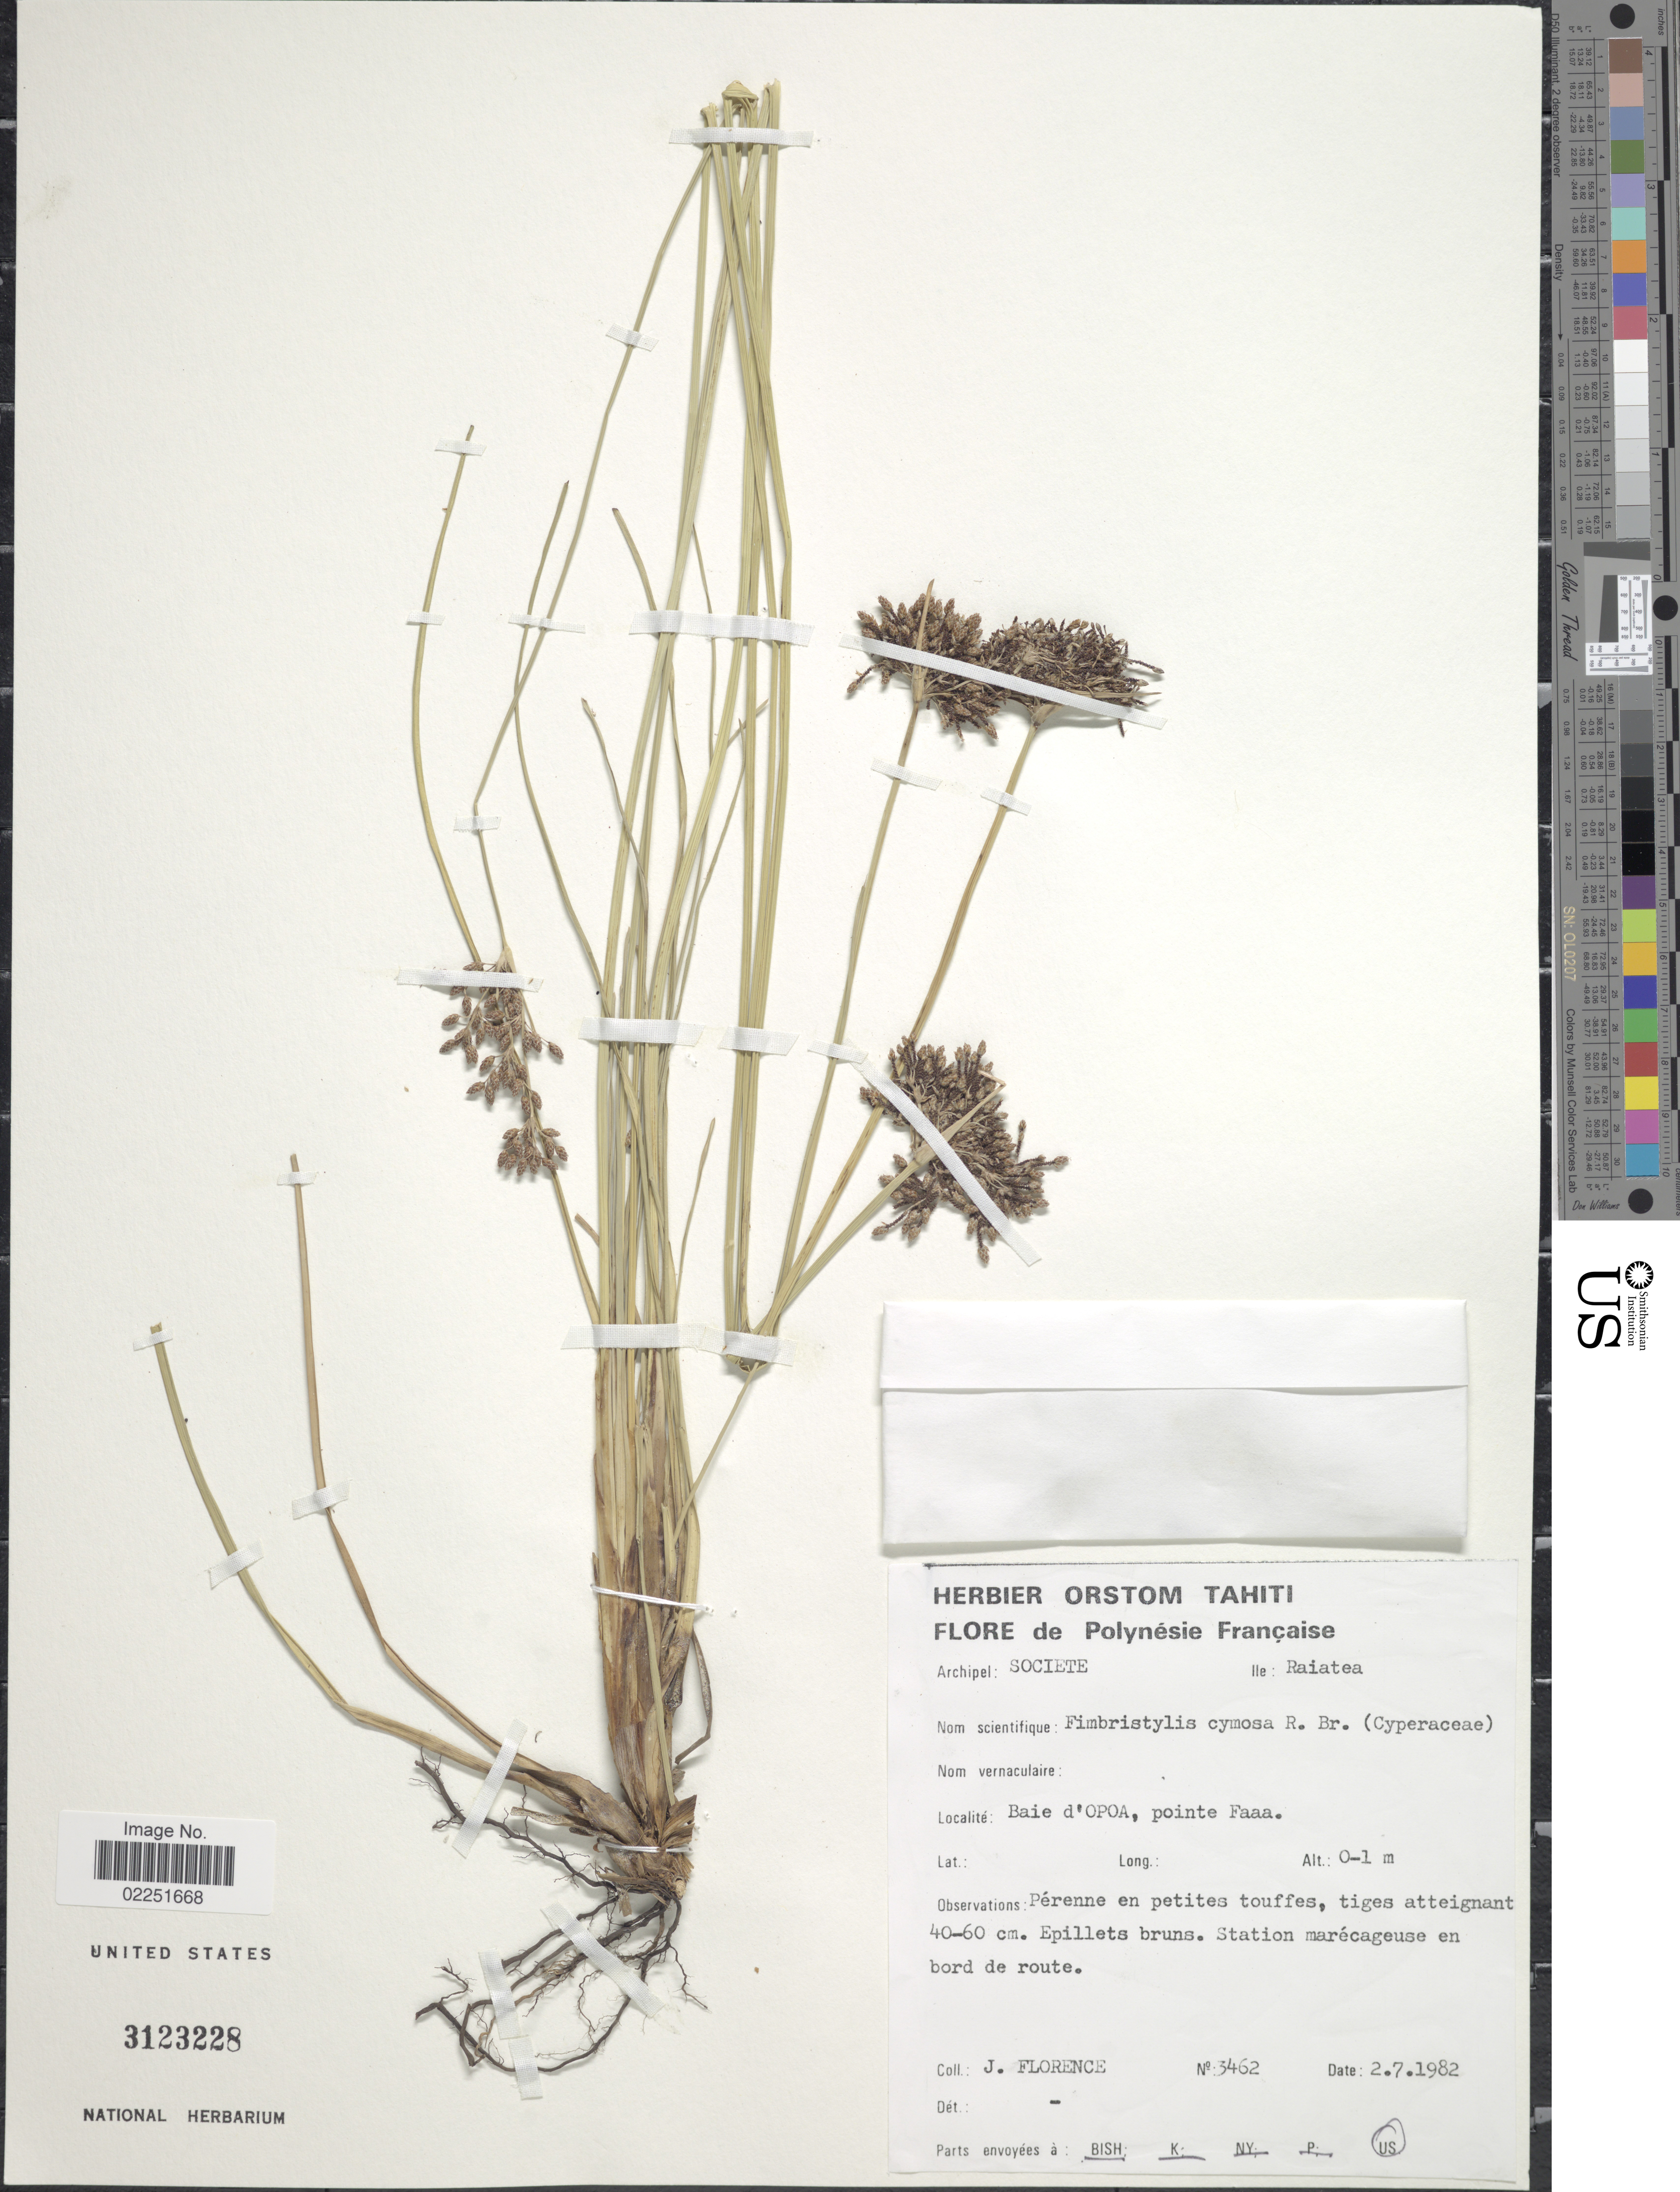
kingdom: Plantae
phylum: Tracheophyta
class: Liliopsida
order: Poales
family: Cyperaceae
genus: Fimbristylis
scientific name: Fimbristylis cymosa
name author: R. Br.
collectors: J. Florence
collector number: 3462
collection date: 1982-07-02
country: French Polynesia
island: Raiatea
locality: Societe, Raiatea. Baie d'Opoa, pointe Faaa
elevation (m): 0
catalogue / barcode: US 3123228